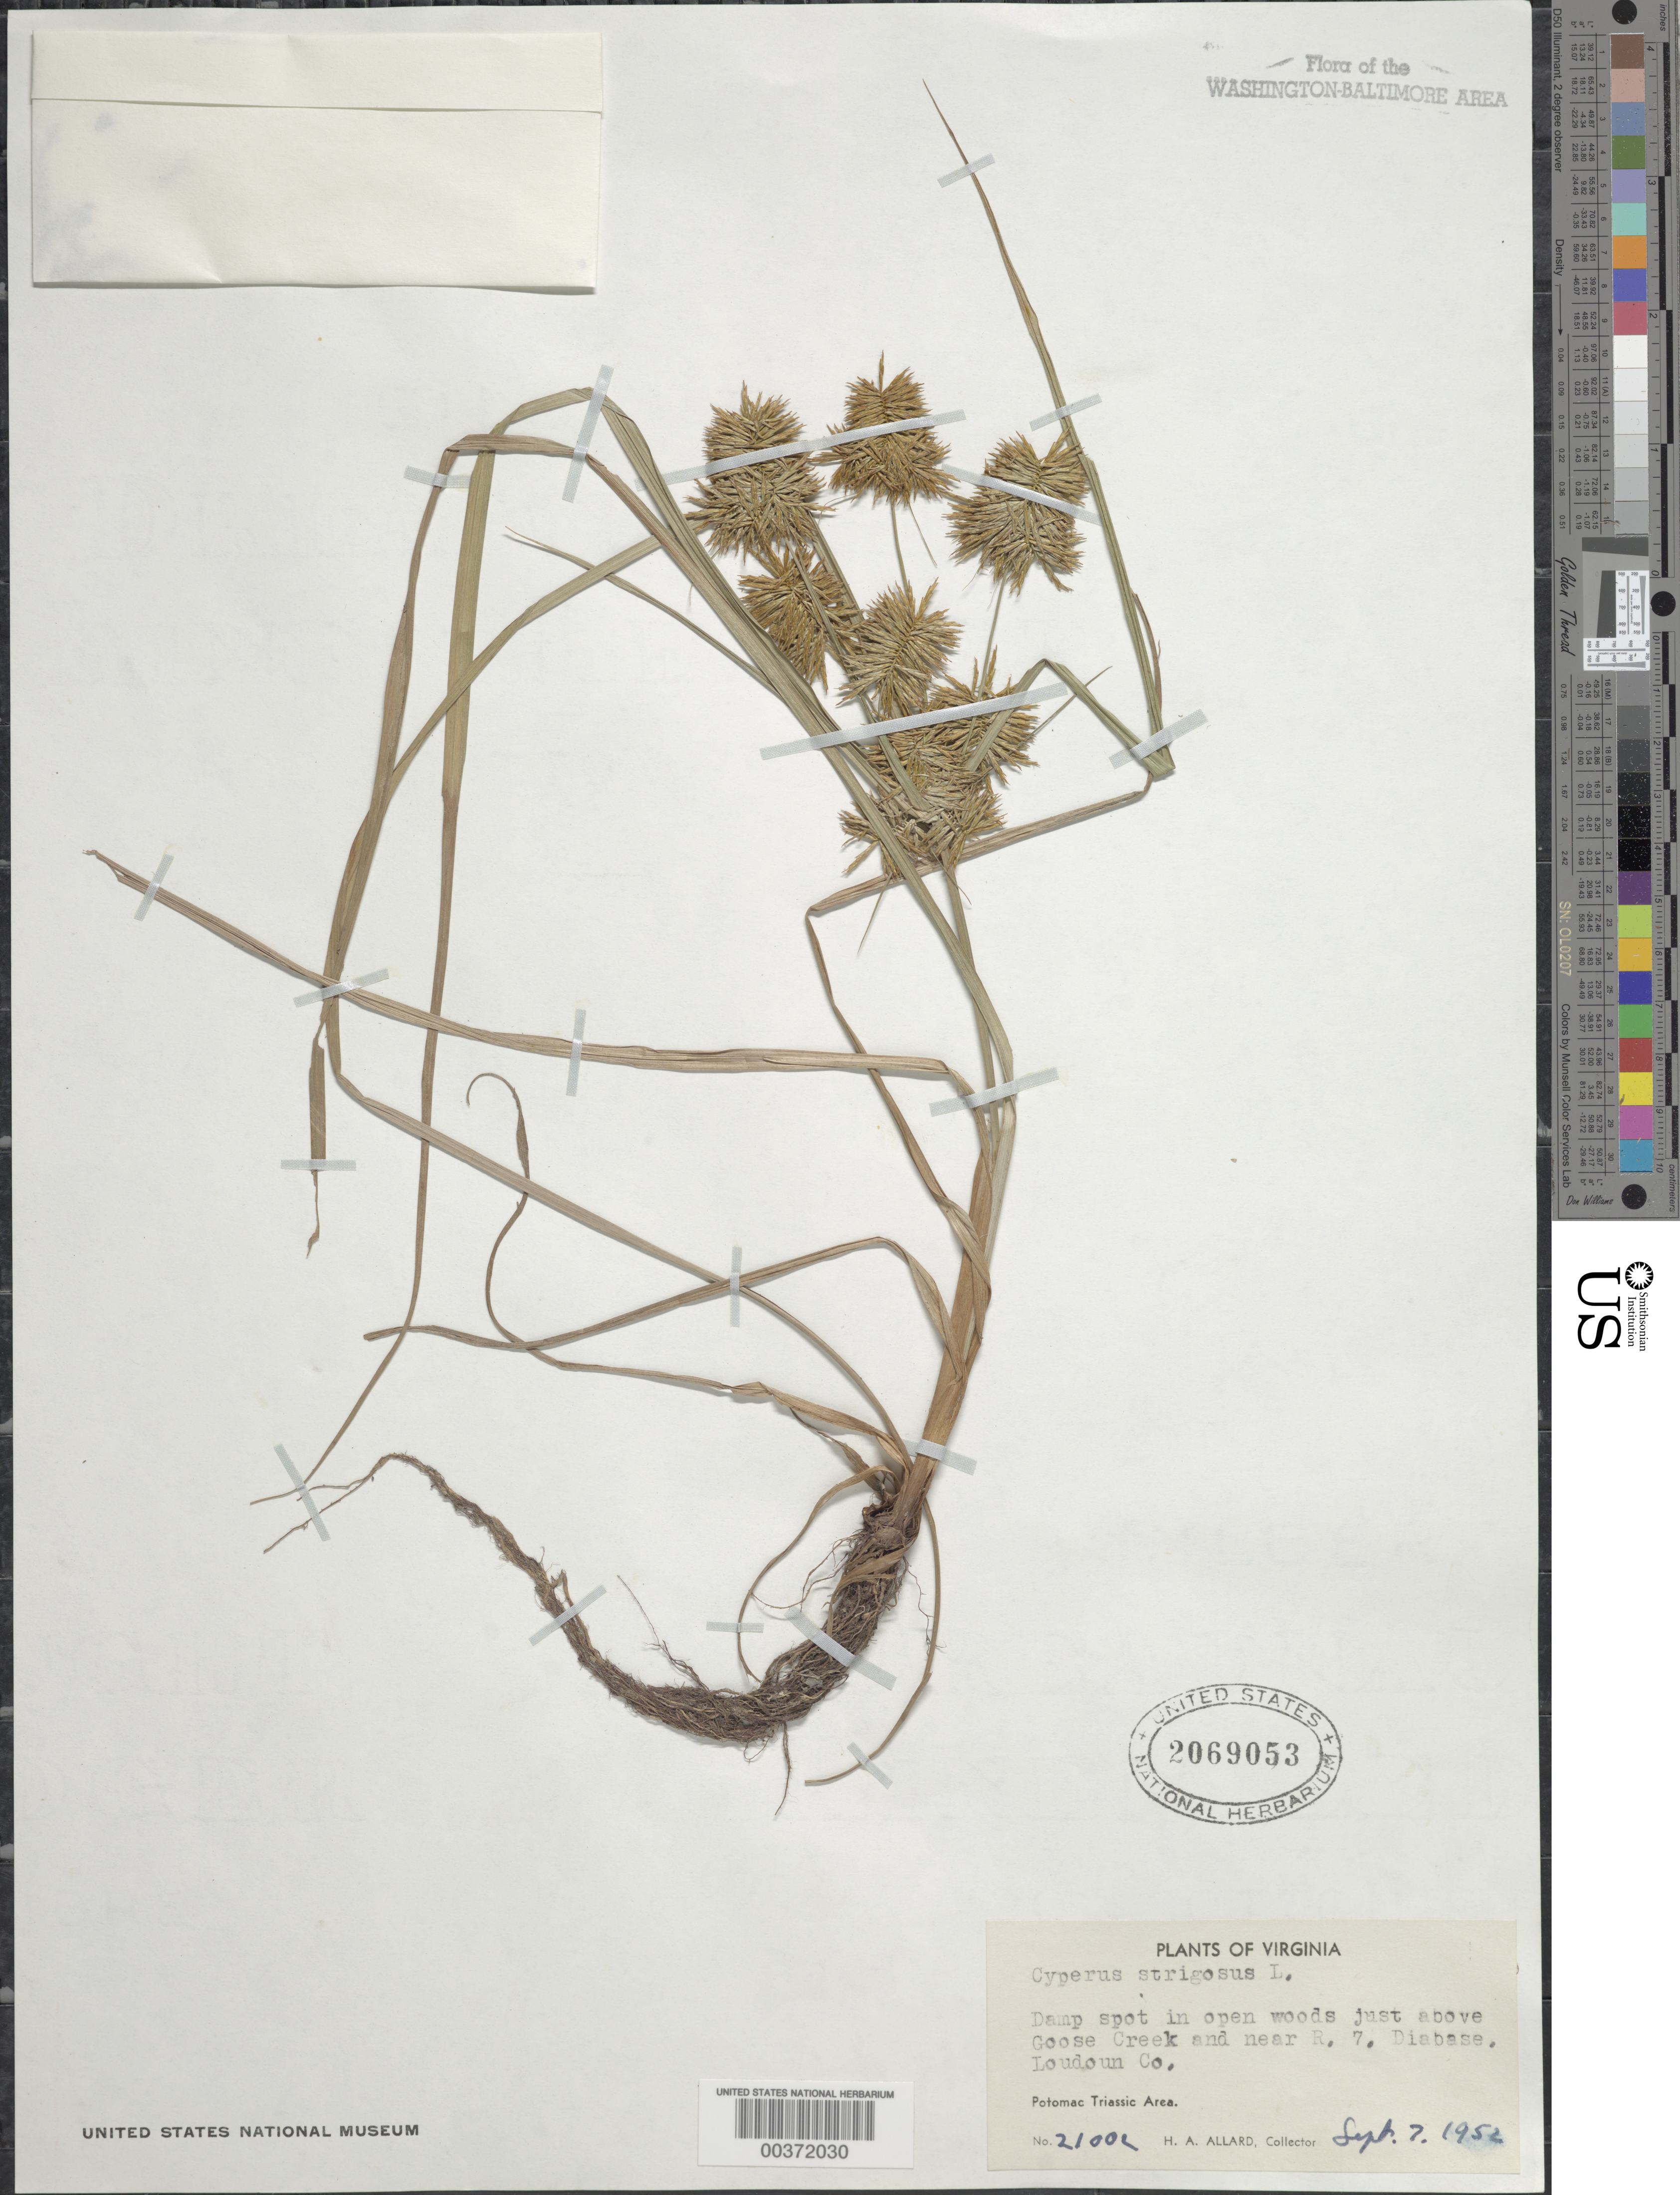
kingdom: Plantae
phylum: Tracheophyta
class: Liliopsida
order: Poales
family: Cyperaceae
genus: Cyperus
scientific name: Cyperus strigosus L.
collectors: H. A. Allard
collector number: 21002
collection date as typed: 07 Sep 1952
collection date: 1952-09-07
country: United States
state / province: Virginia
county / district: Loudoun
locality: Above Goose Creek, Route 7 vicinity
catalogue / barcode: US 2069053